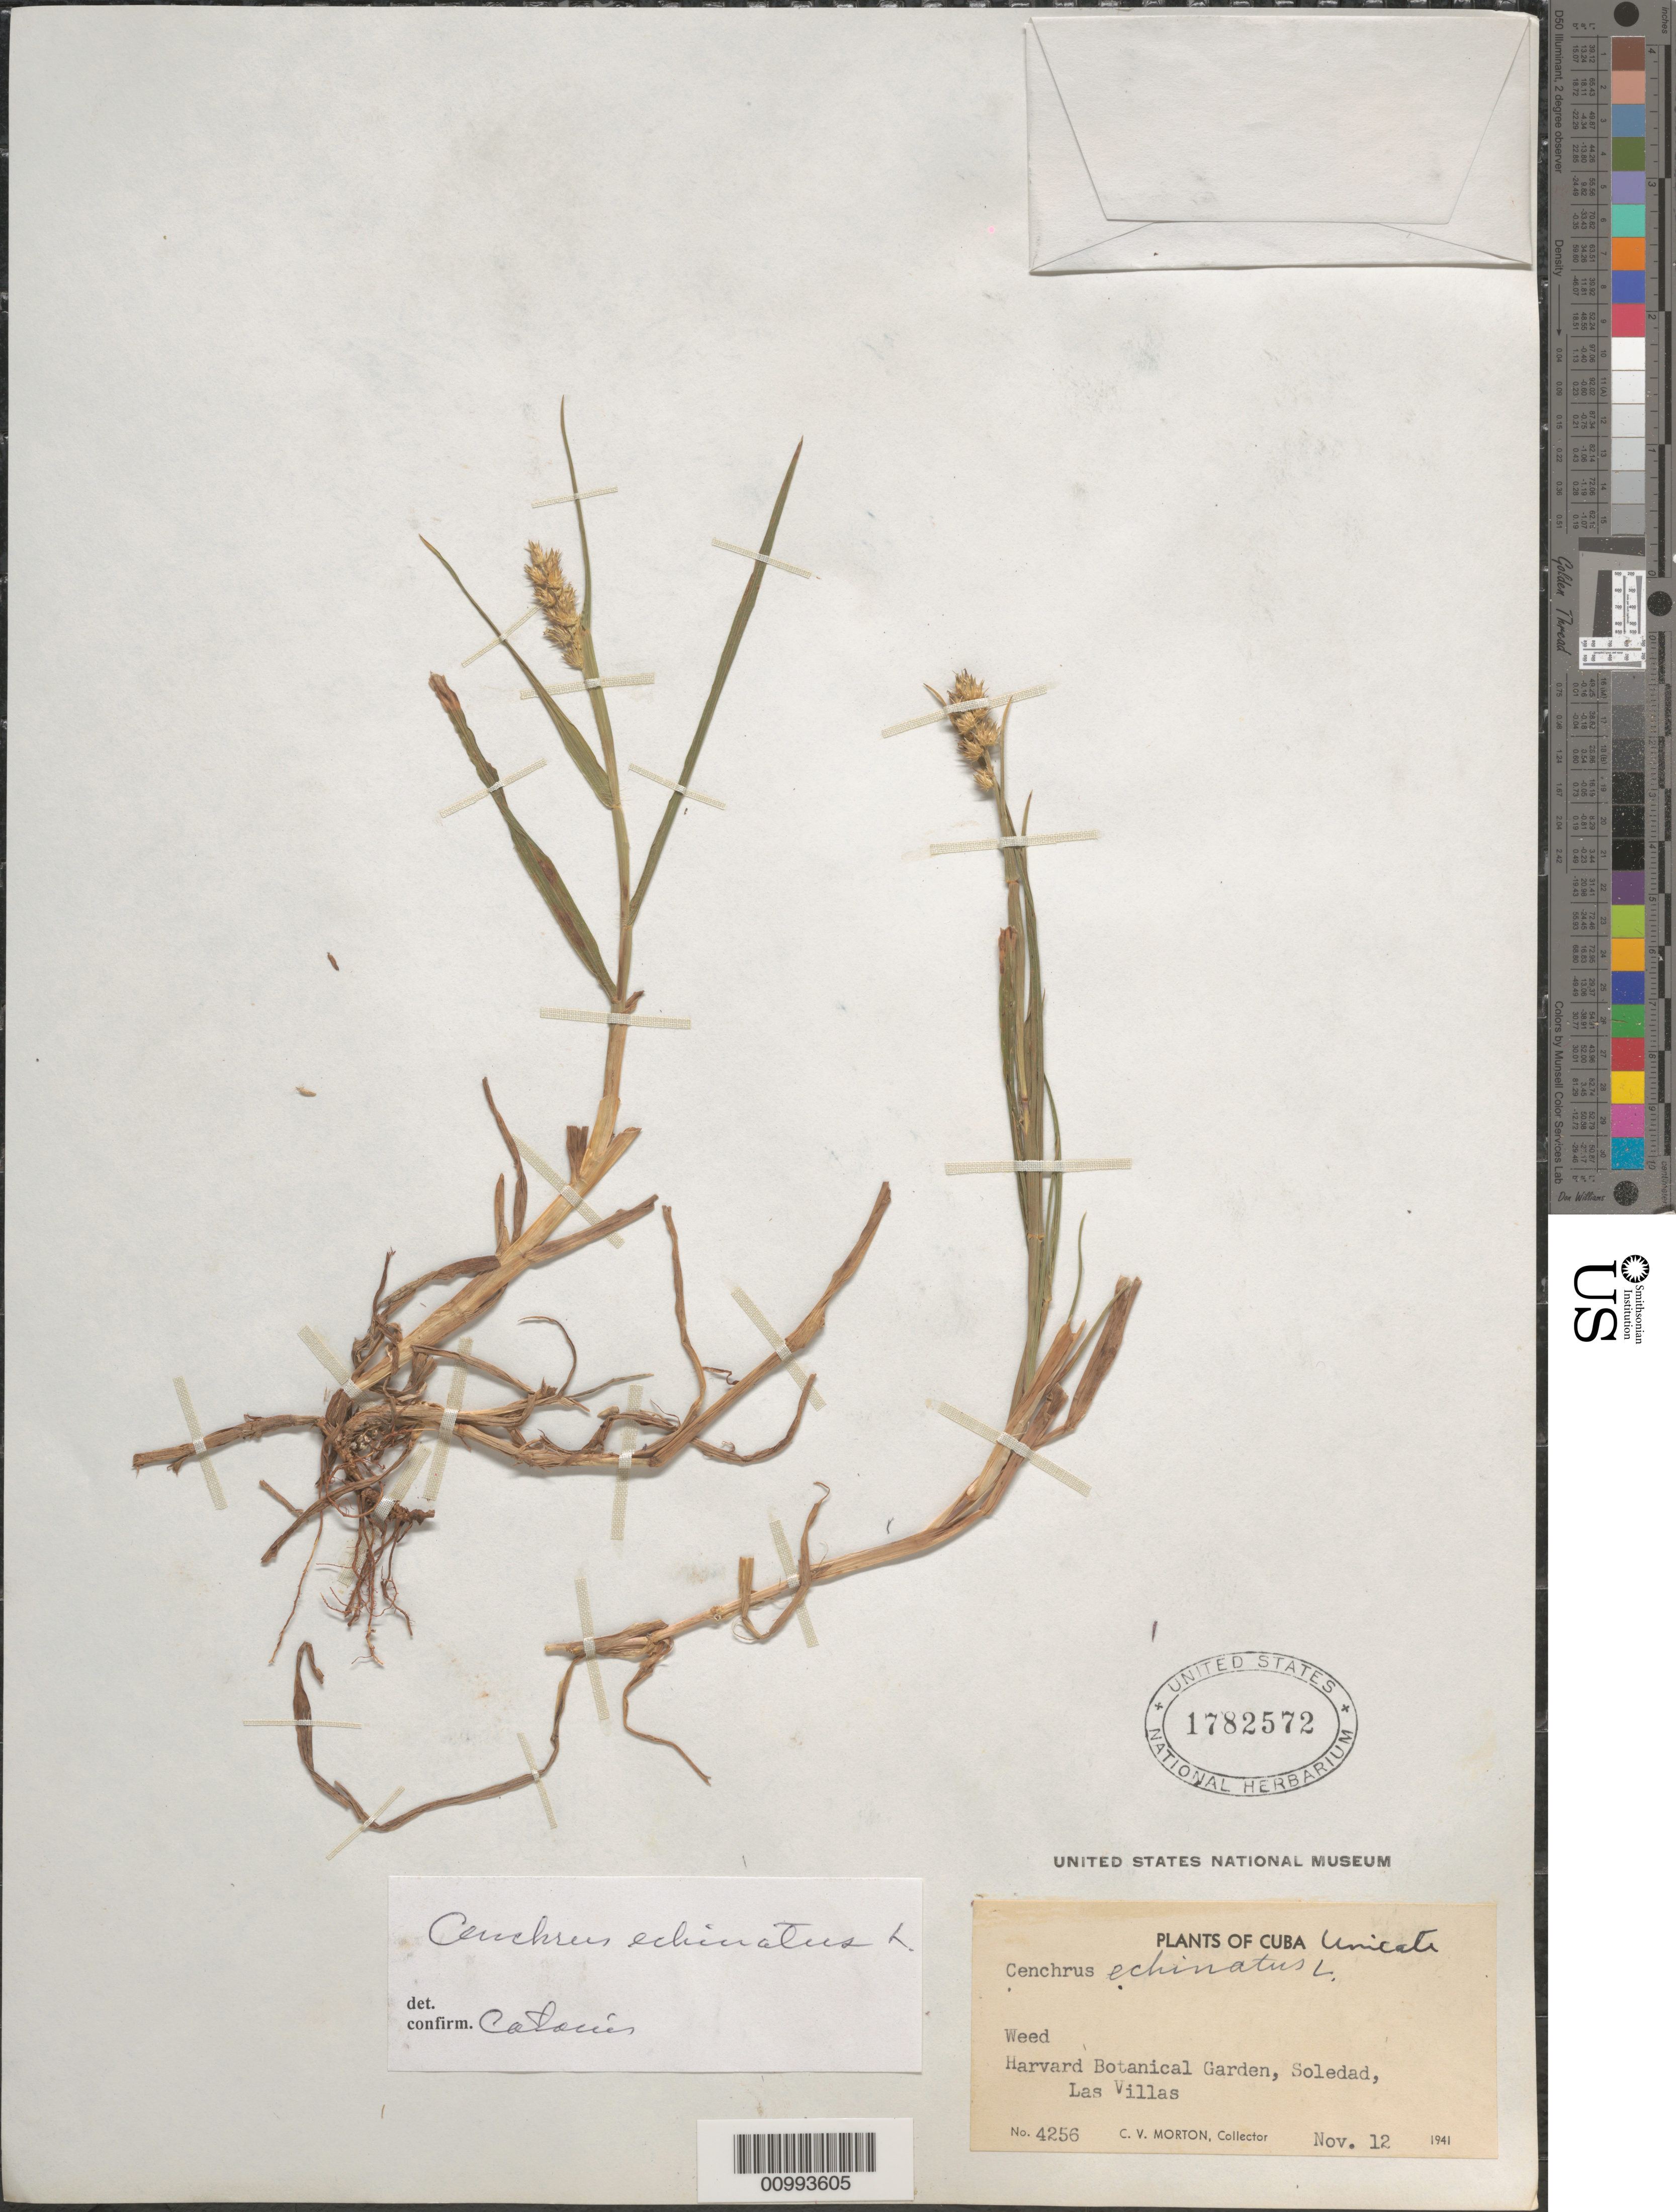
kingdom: Plantae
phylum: Tracheophyta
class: Liliopsida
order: Poales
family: Poaceae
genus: Cenchrus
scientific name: Cenchrus echinatus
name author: L.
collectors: C. V. Morton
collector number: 4256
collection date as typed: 12 Nov 1941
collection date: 1941-11-12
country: Cuba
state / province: Cienfuegos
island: Cuba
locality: Soledad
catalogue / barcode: US 1782572